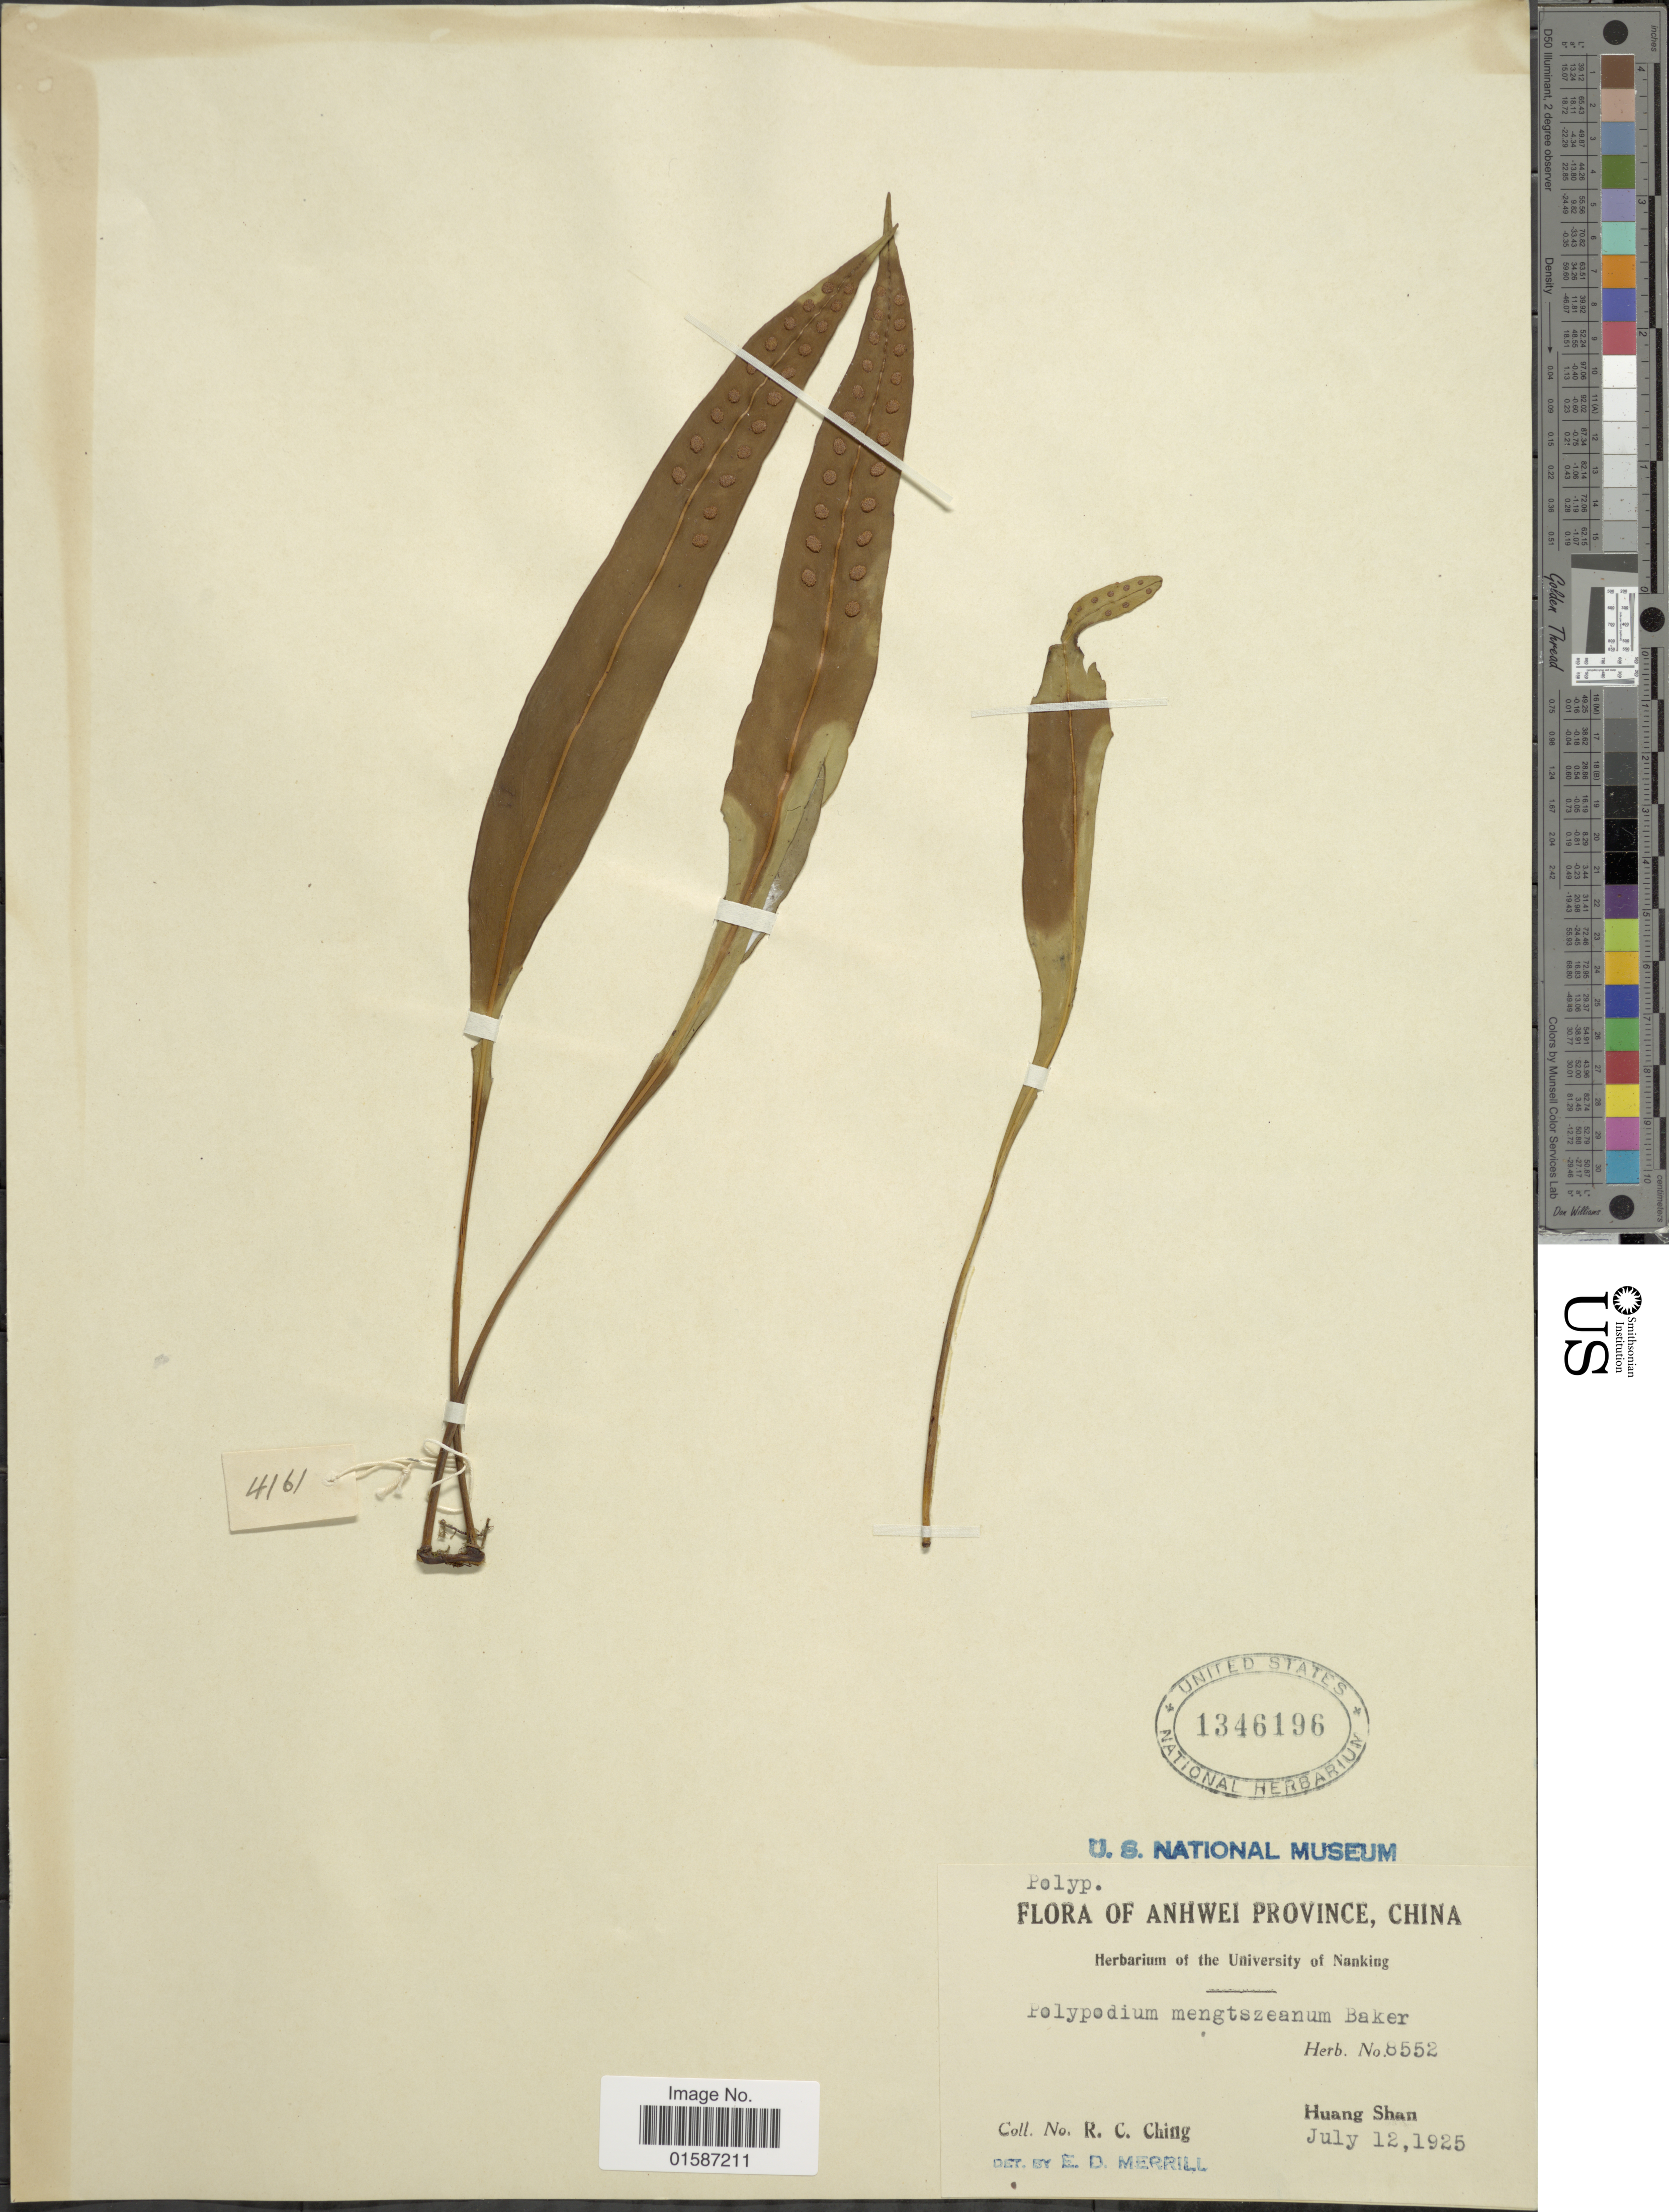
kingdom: Plantae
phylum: Tracheophyta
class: Polypodiopsida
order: Polypodiales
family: Polypodiaceae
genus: Neolepisorus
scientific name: Neolepisorus fortunei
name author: (T. Moore) Li S. Wang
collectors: R. C. Ching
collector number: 8552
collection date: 1925-07-12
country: China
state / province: Anhui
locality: Anwhei Province, Huang Shan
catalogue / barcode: US 1346196